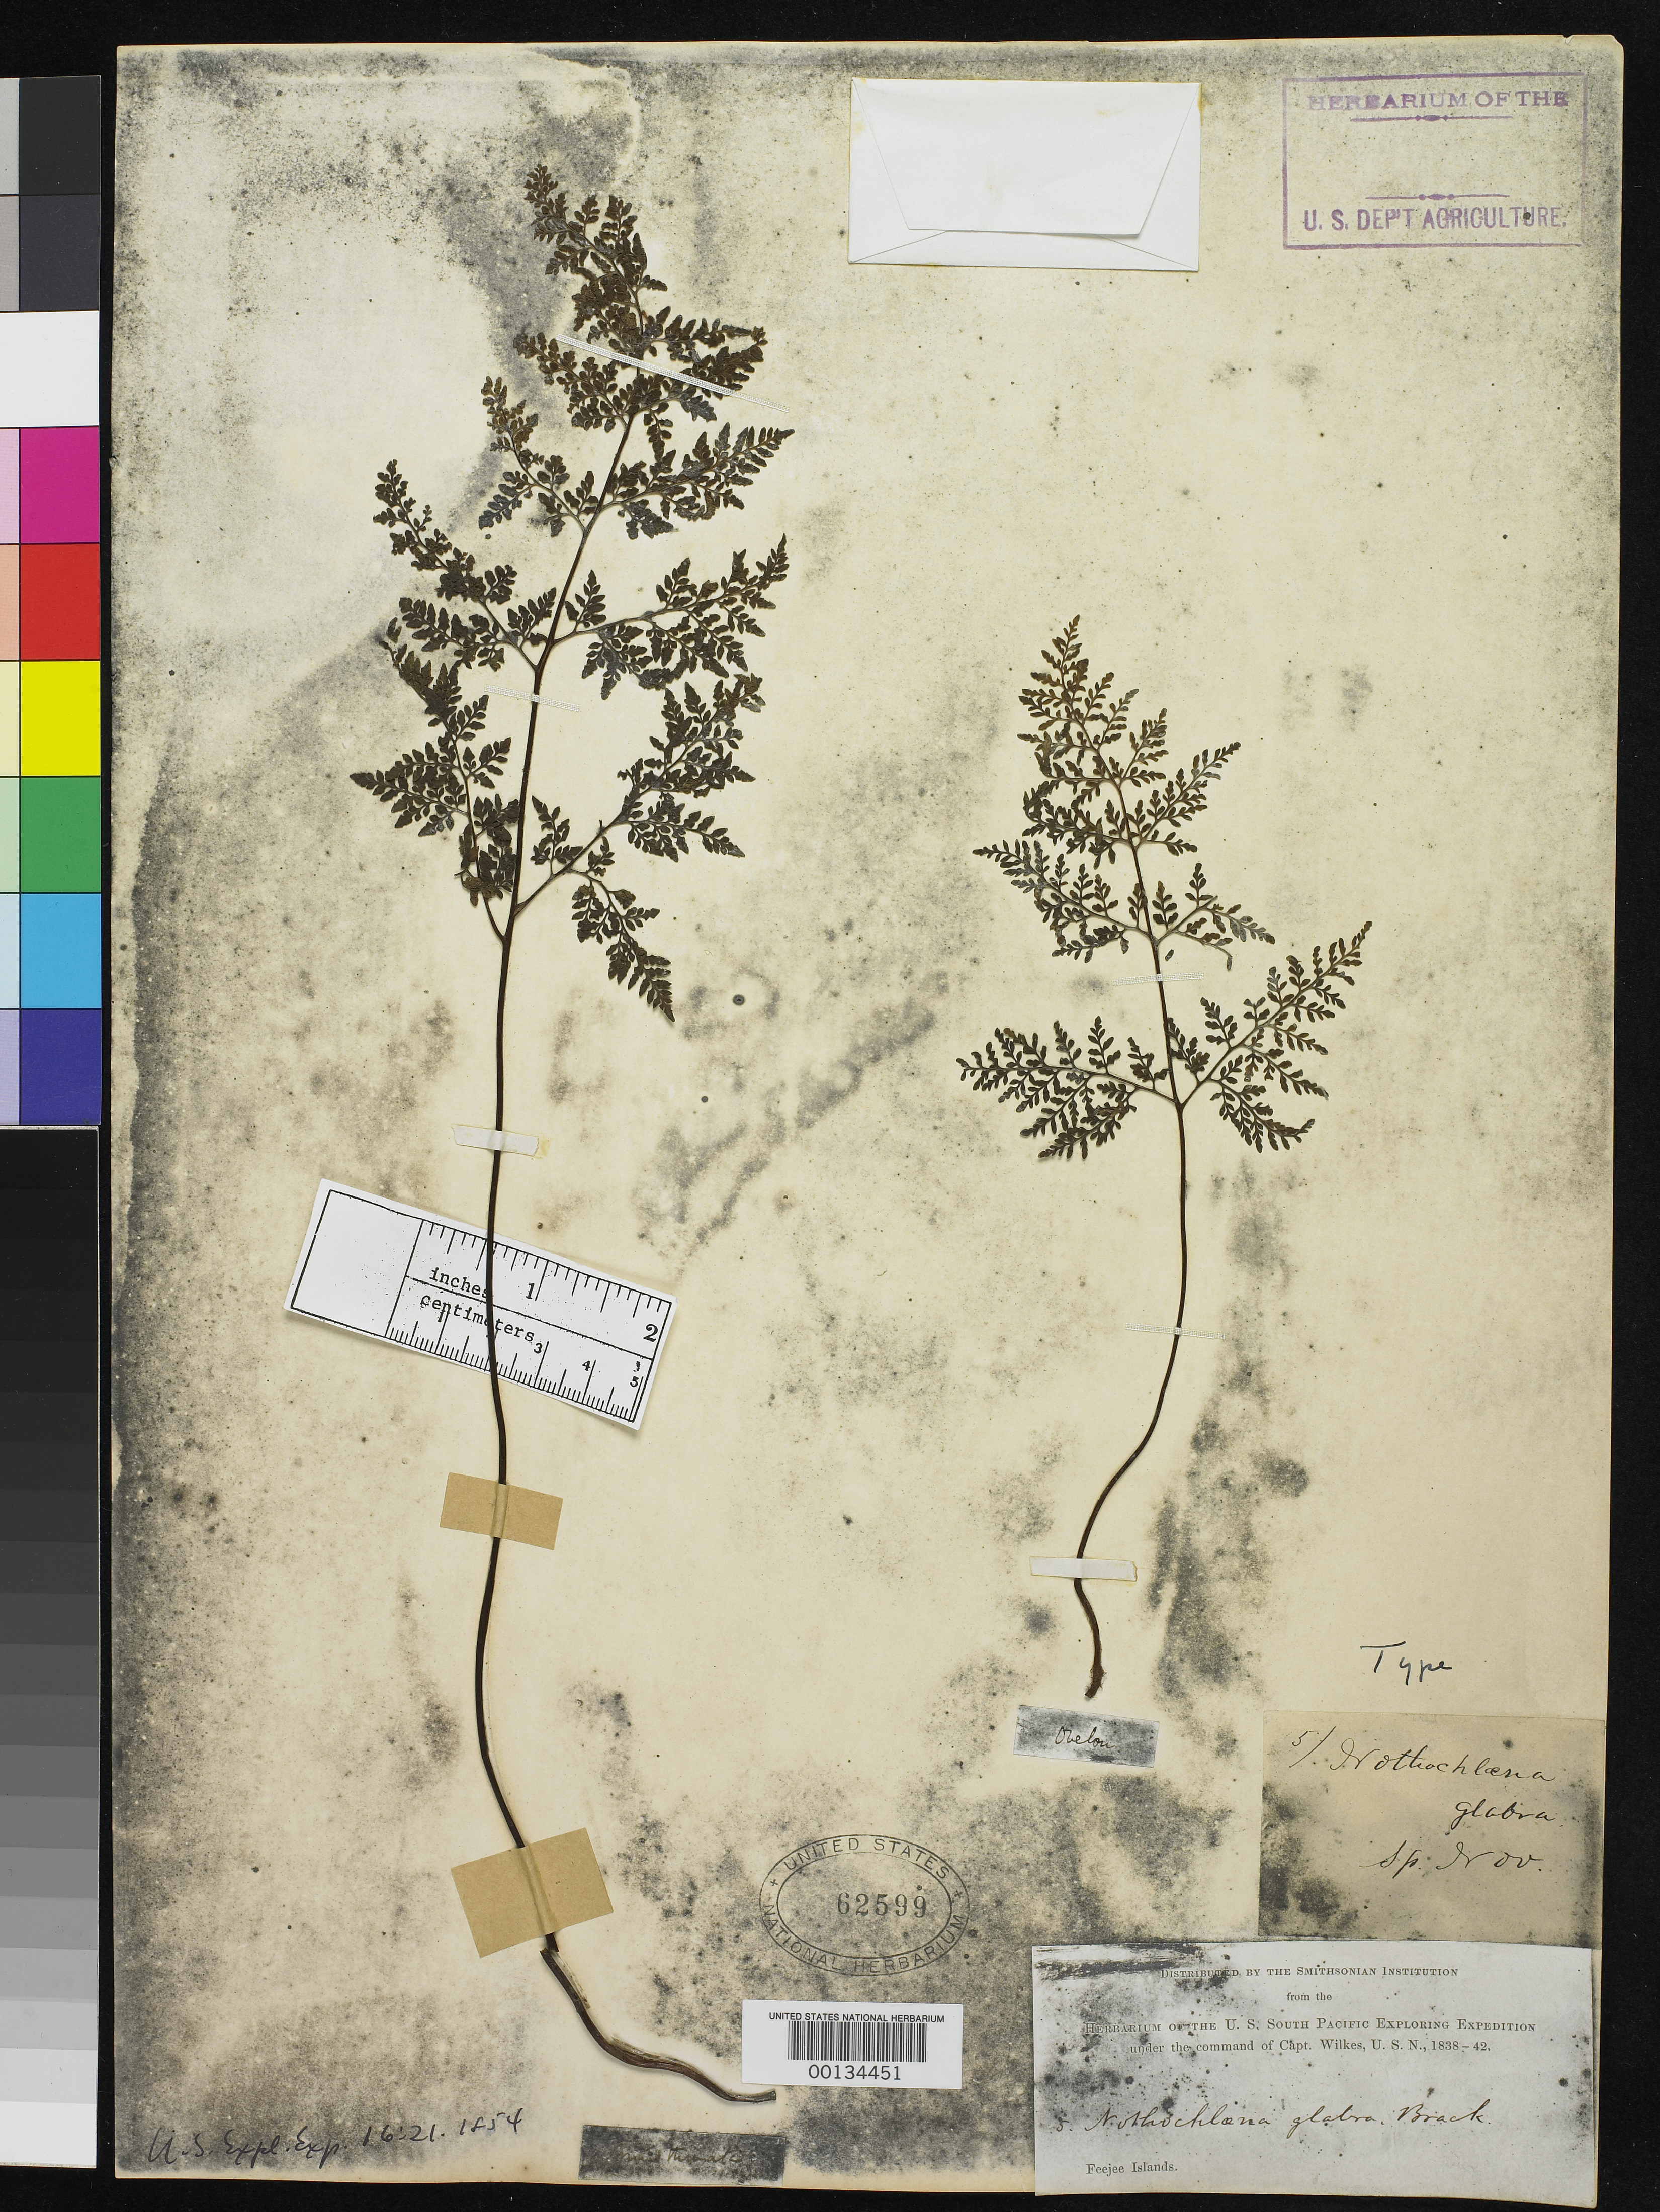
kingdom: Plantae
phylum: Tracheophyta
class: Polypodiopsida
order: Polypodiales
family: Pteridaceae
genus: Notholaena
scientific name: Notholaena glabra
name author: Brack. in Wilkes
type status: Holotype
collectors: Wilkes Explor. Exped.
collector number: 5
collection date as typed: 1838 to -- --- 1842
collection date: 1838/1842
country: Fiji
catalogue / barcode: US 62599